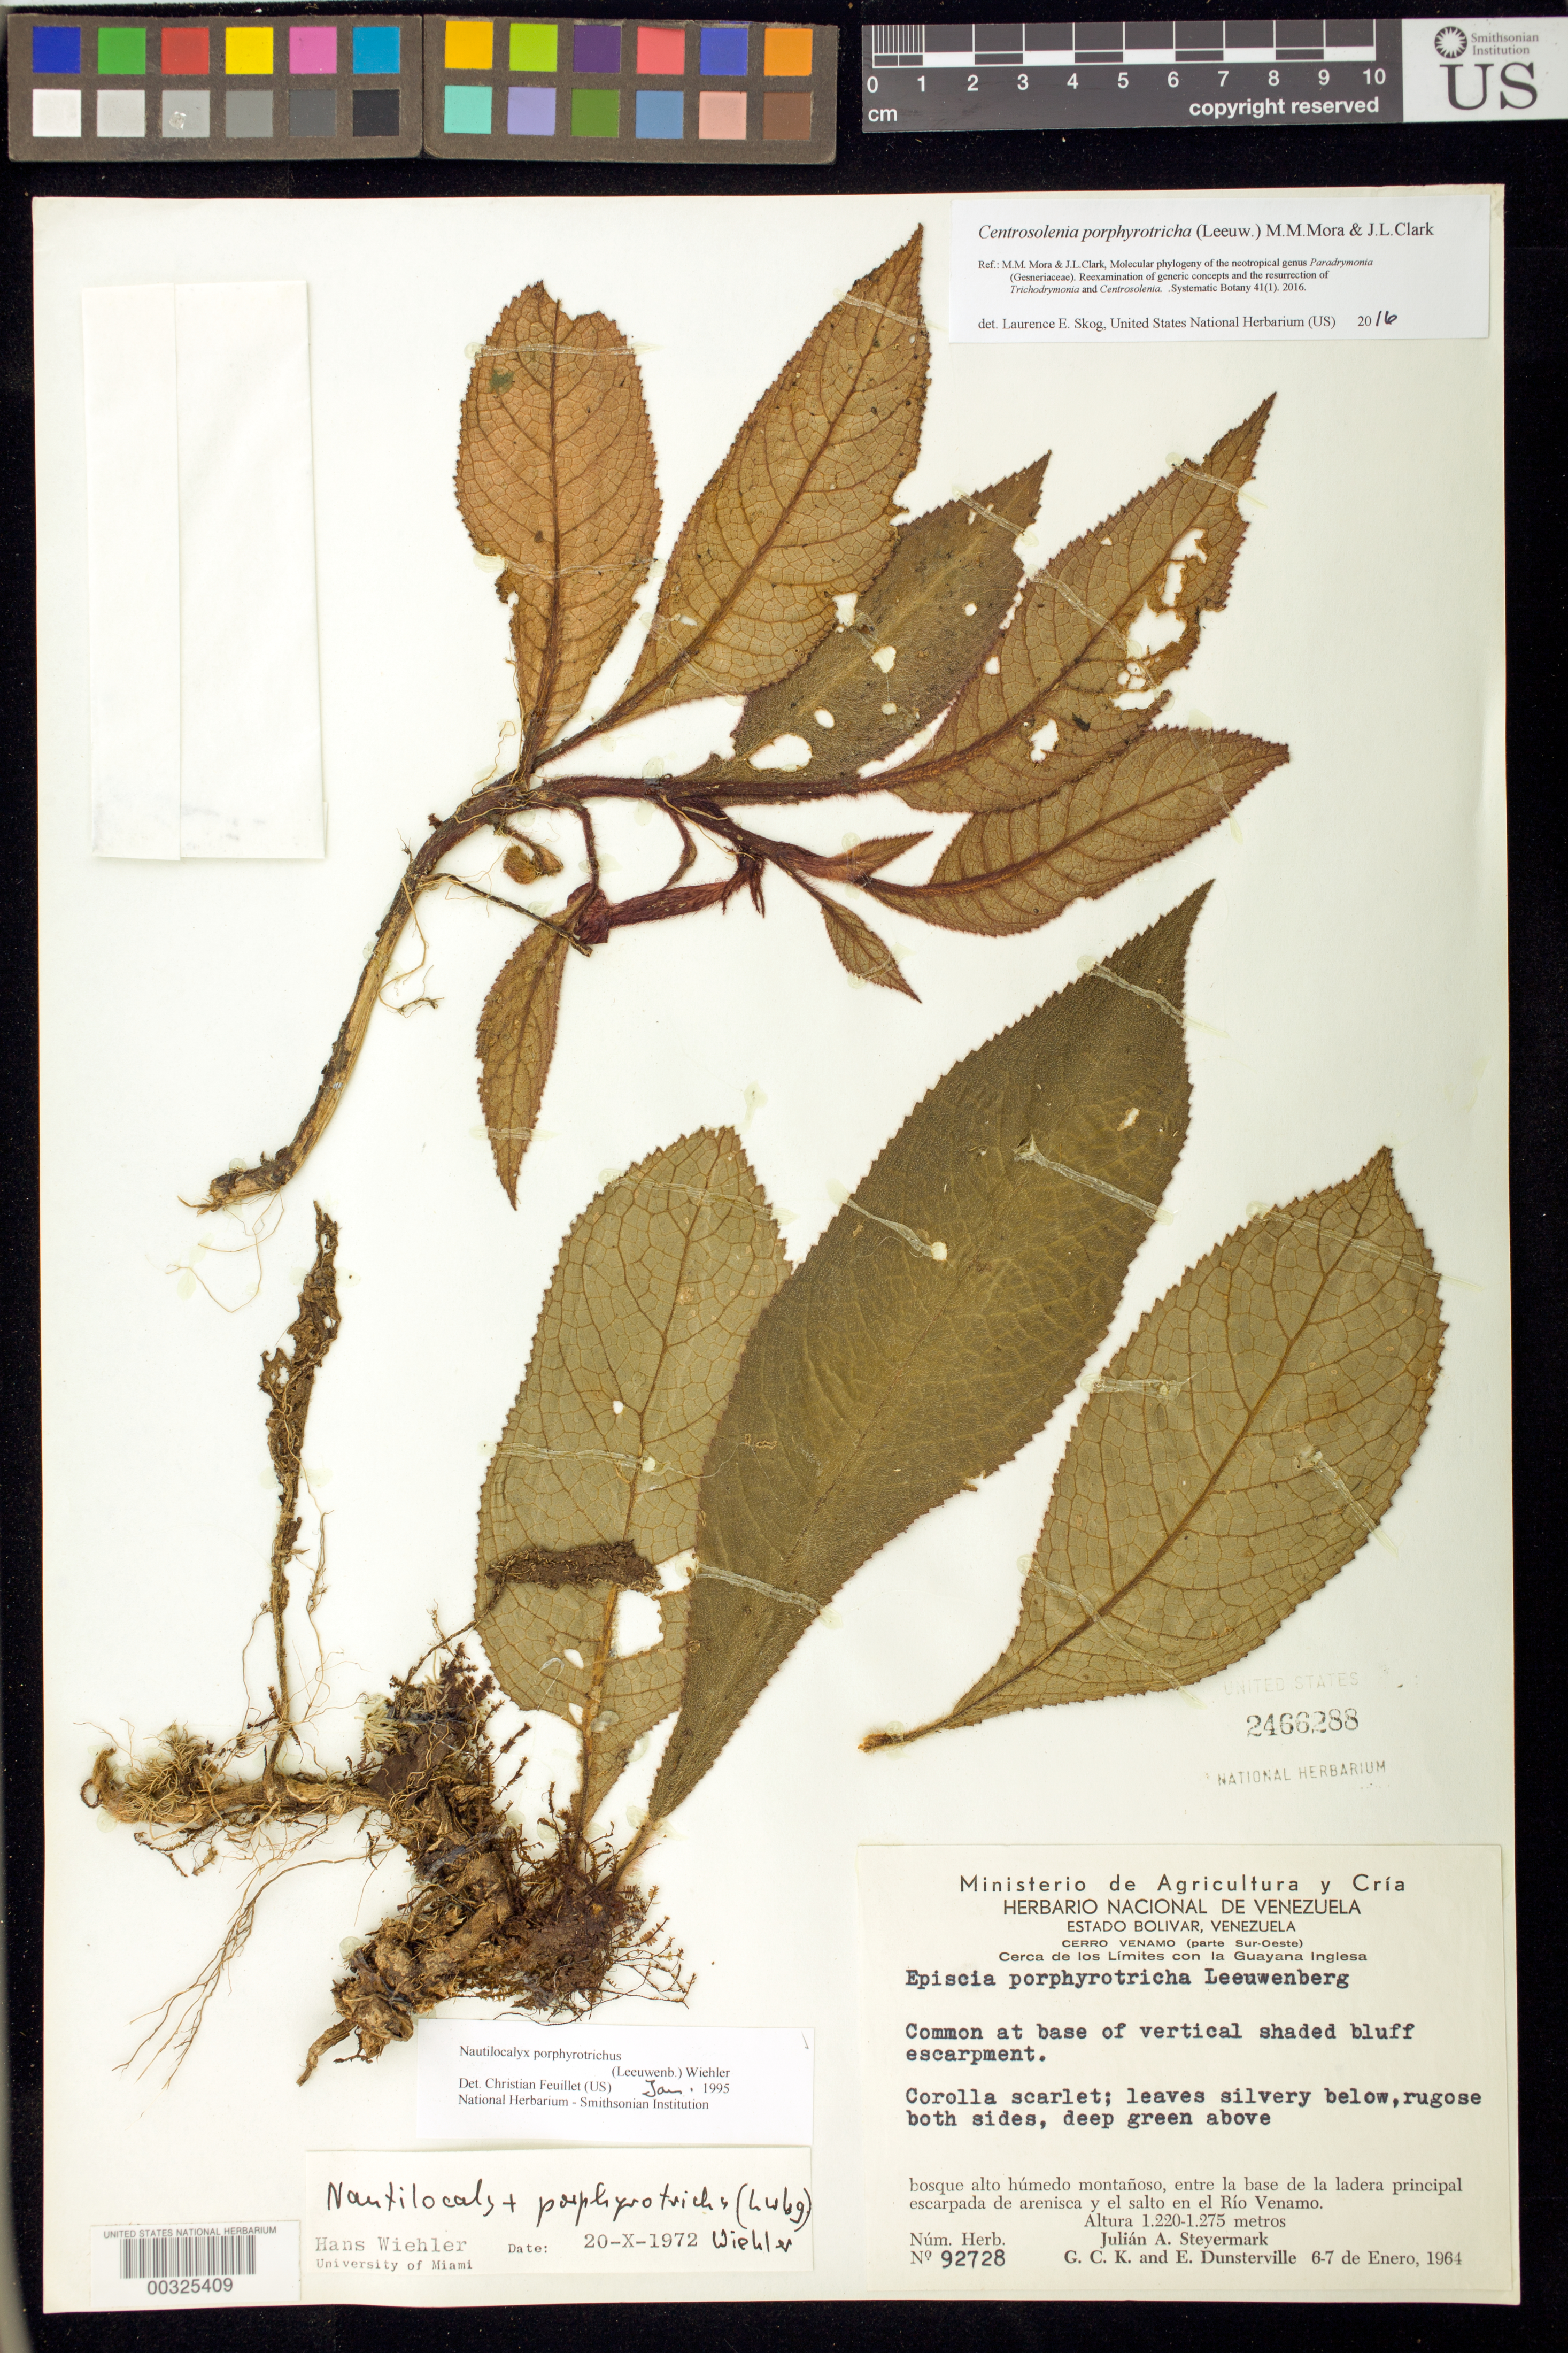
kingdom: Plantae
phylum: Tracheophyta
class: Magnoliopsida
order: Lamiales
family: Gesneriaceae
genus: Centrosolenia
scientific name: Centrosolenia porphyrotricha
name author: (Leeuw.) M.M. Mora & J.L. Clark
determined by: Skog, Laurence E.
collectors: J. Steyermark, G. C. K. Dunsterville & E. Dunsterville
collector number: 92728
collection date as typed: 6-7 Jan 1964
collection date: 1964-01-06/1964-01-07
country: Venezuela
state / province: Bolívar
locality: Cerro Venamo (parte Sur-Oeste), Cerca de los límites con la Guayana Inglesa, entre la base de la ladera principal escarpada de arenisca y el salto en el Rio Venamo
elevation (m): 1220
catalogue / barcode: US 2466288